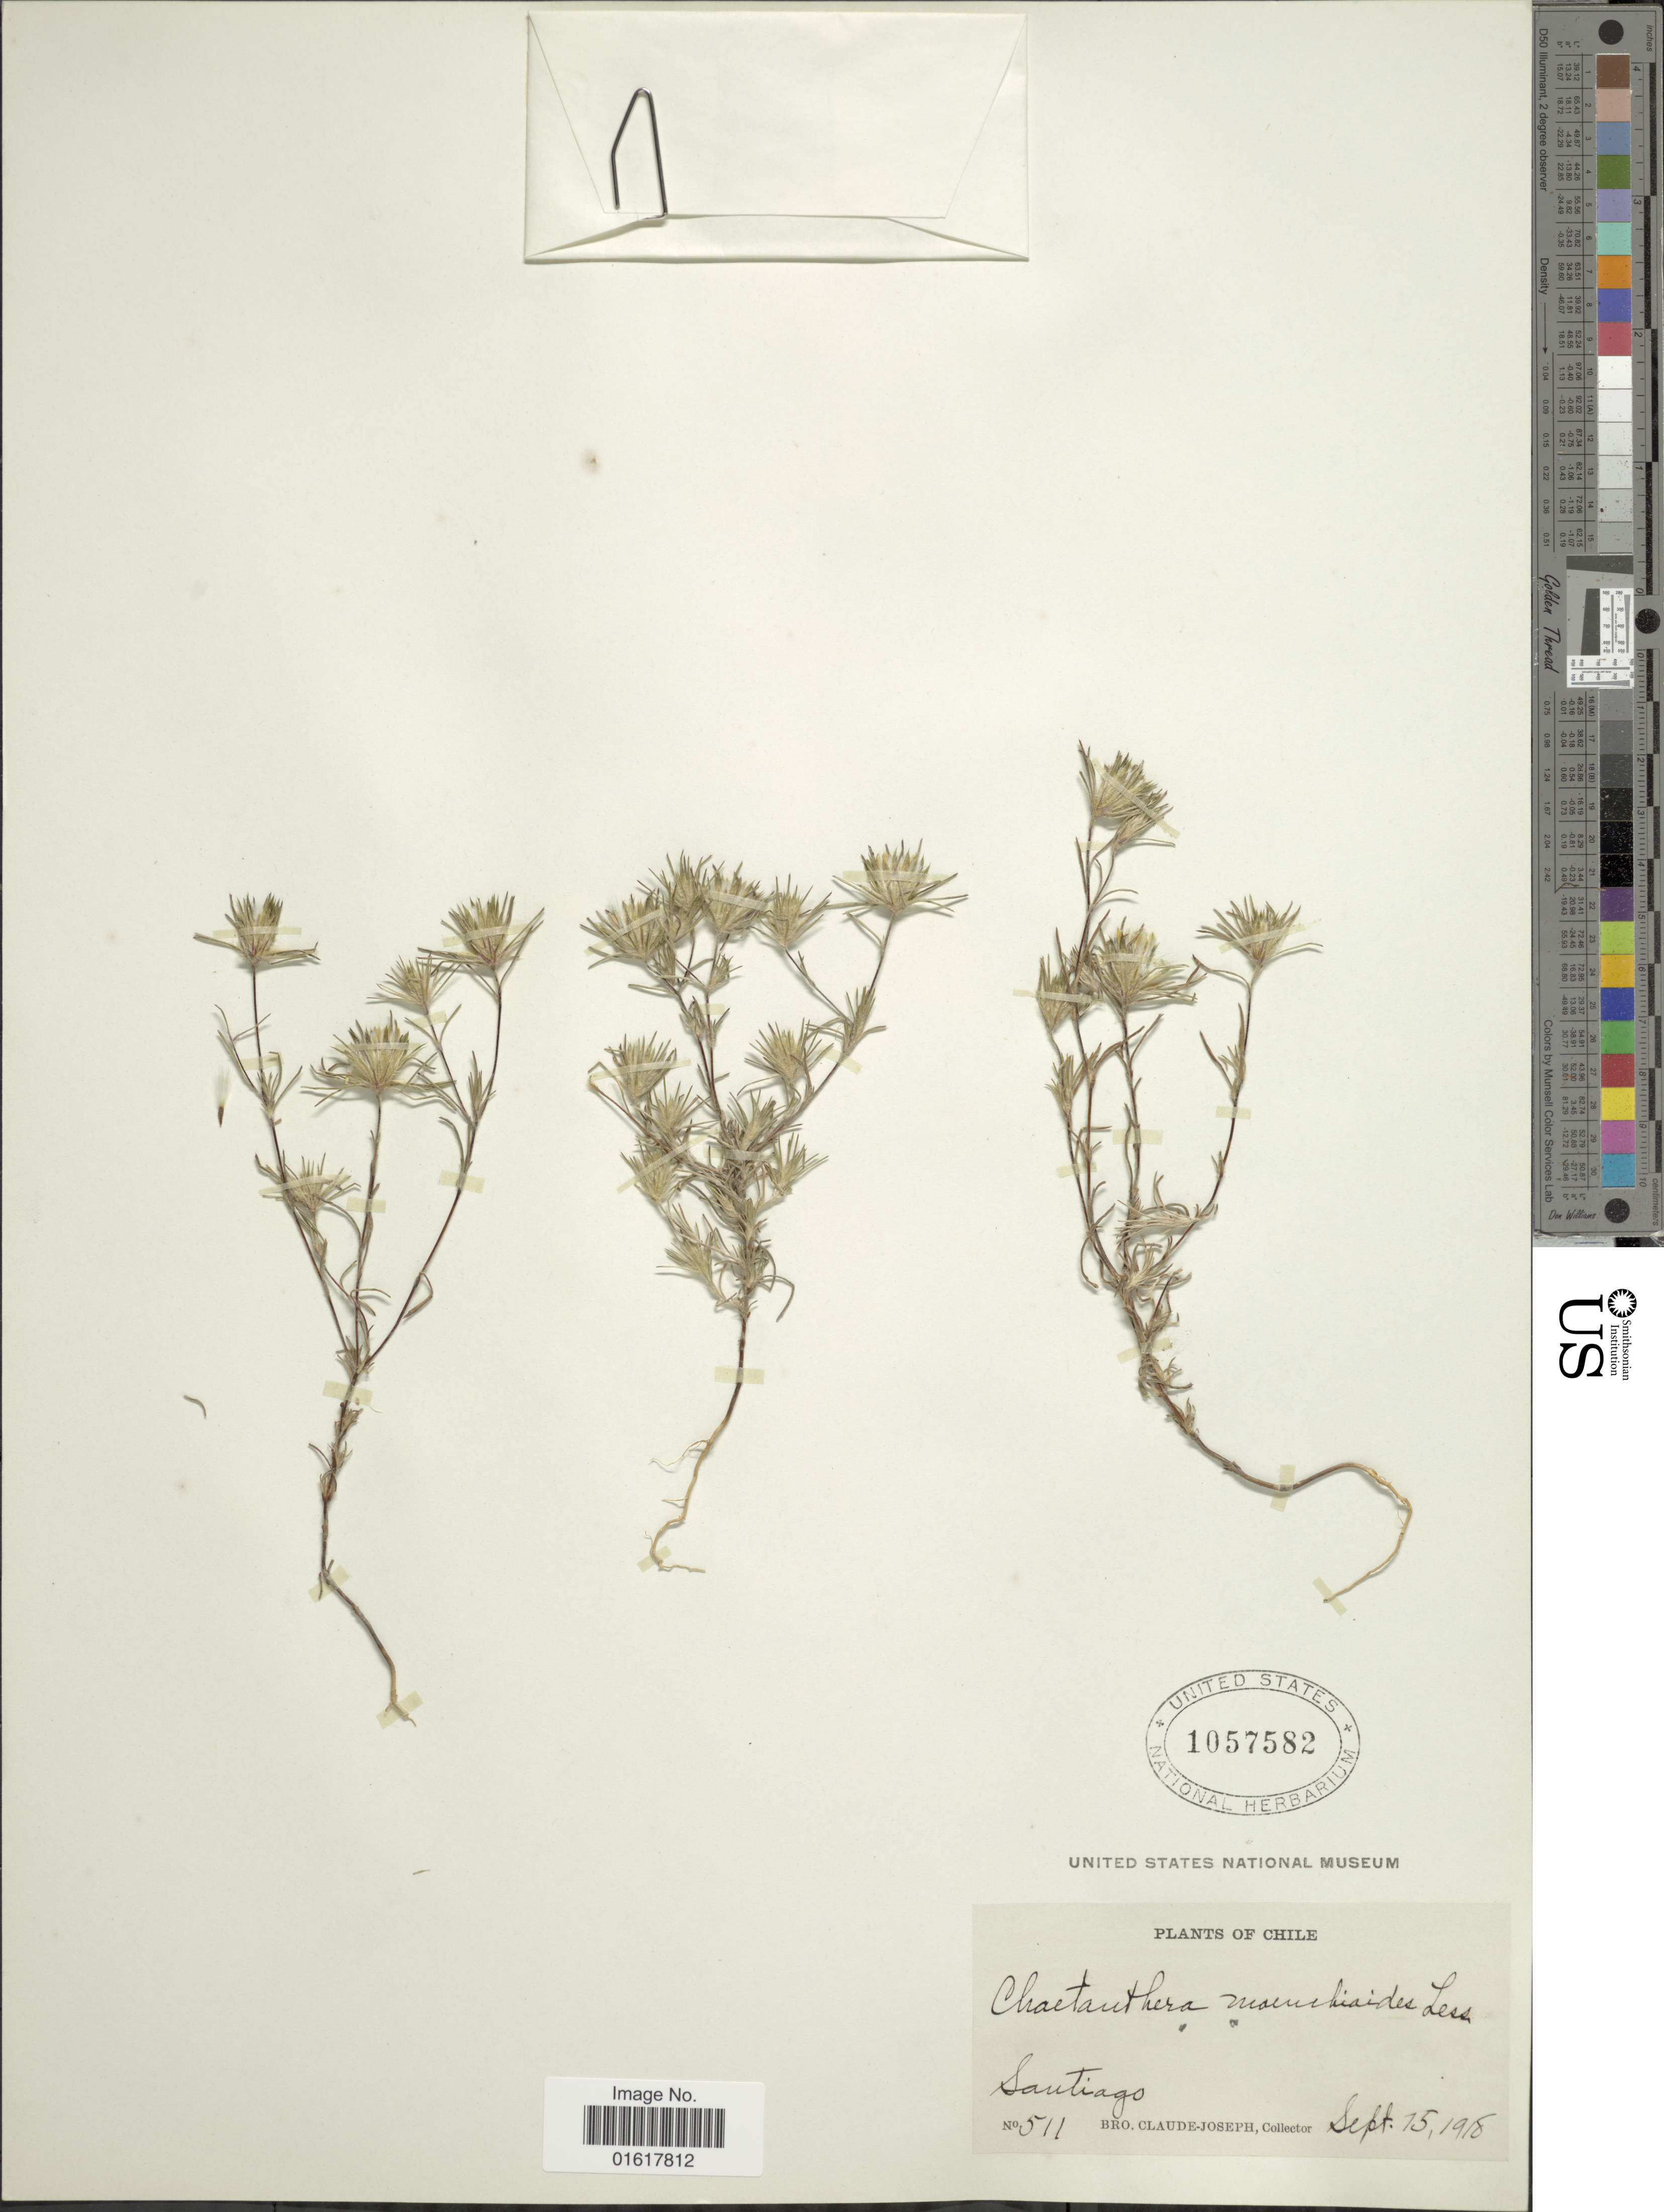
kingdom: Plantae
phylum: Tracheophyta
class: Magnoliopsida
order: Asterales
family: Asteraceae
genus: Chaetanthera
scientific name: Chaetanthera moenchioides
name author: Less.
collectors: Bro. Claude-Joseph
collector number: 511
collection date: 1918-09-15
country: Chile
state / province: Región Metropolitana (RM)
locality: Santiago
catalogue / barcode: US 1057582